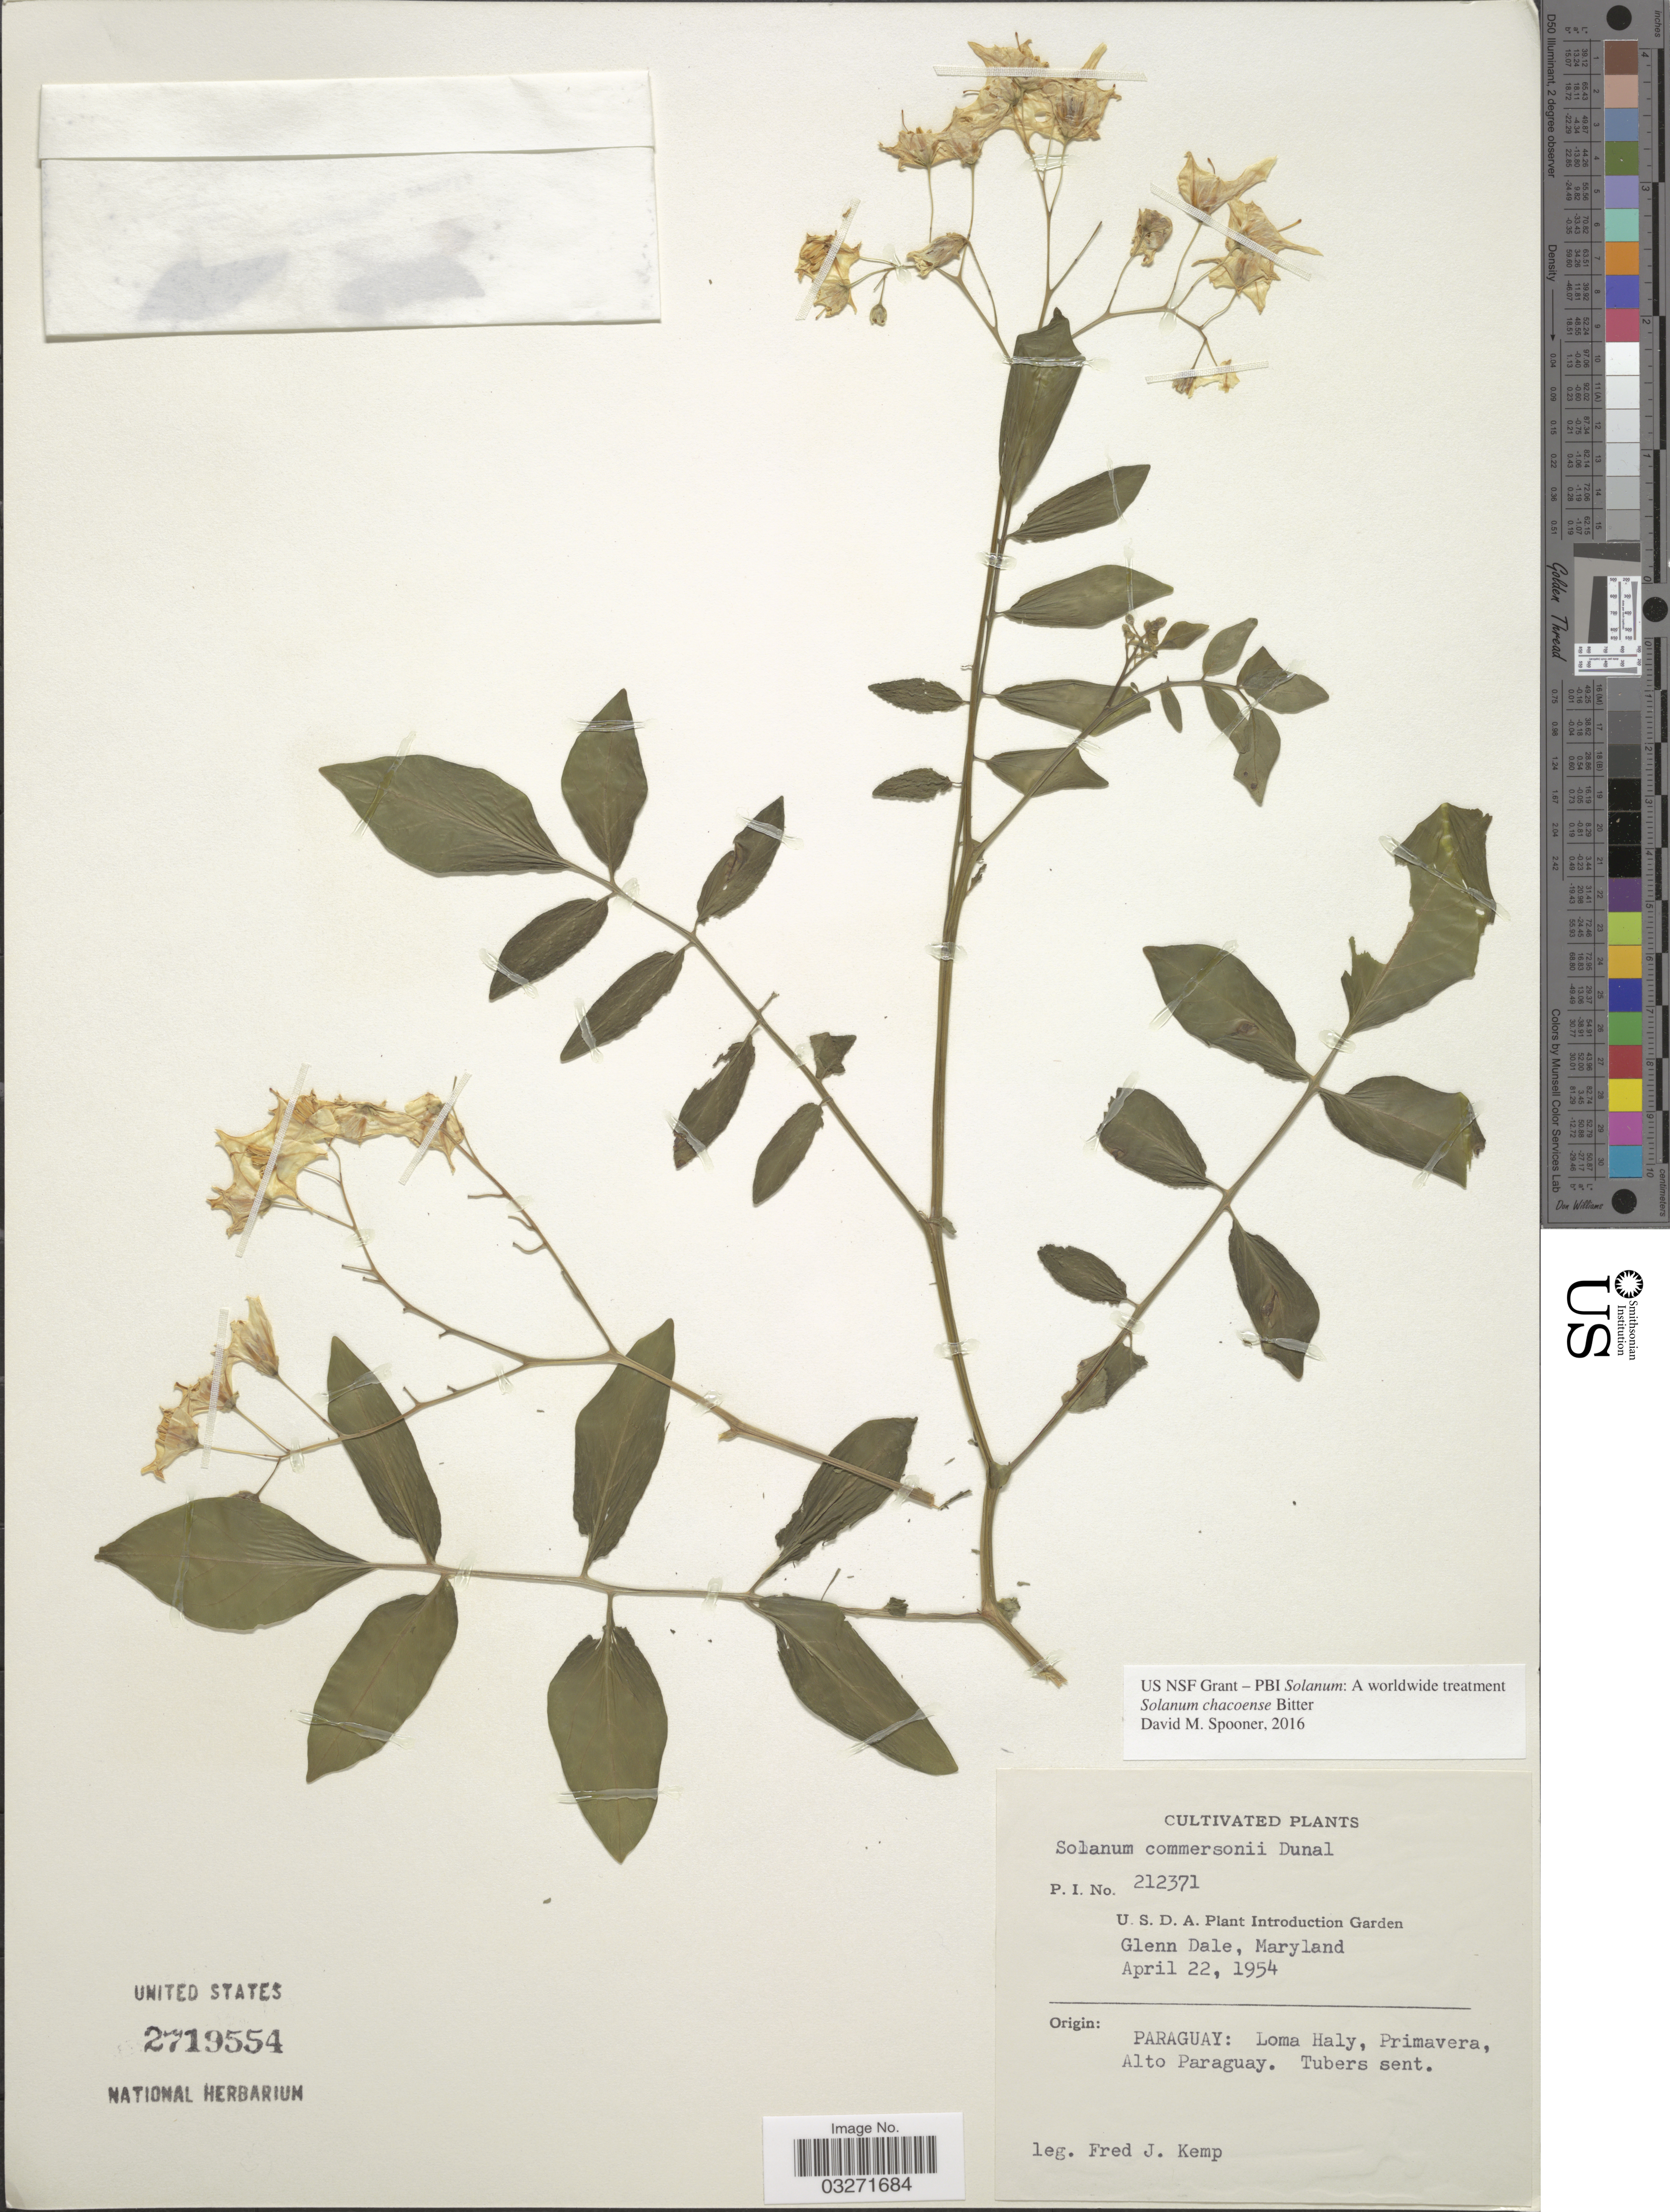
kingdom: Plantae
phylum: Tracheophyta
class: Magnoliopsida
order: Solanales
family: Solanaceae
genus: Solanum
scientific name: Solanum chacoense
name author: Bitt.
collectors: F. Kemp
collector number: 212371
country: United States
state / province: Maryland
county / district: Prince George's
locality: U.S.D.A. Plant Introduction Garden. Glenn Dale.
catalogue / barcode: US 2719554